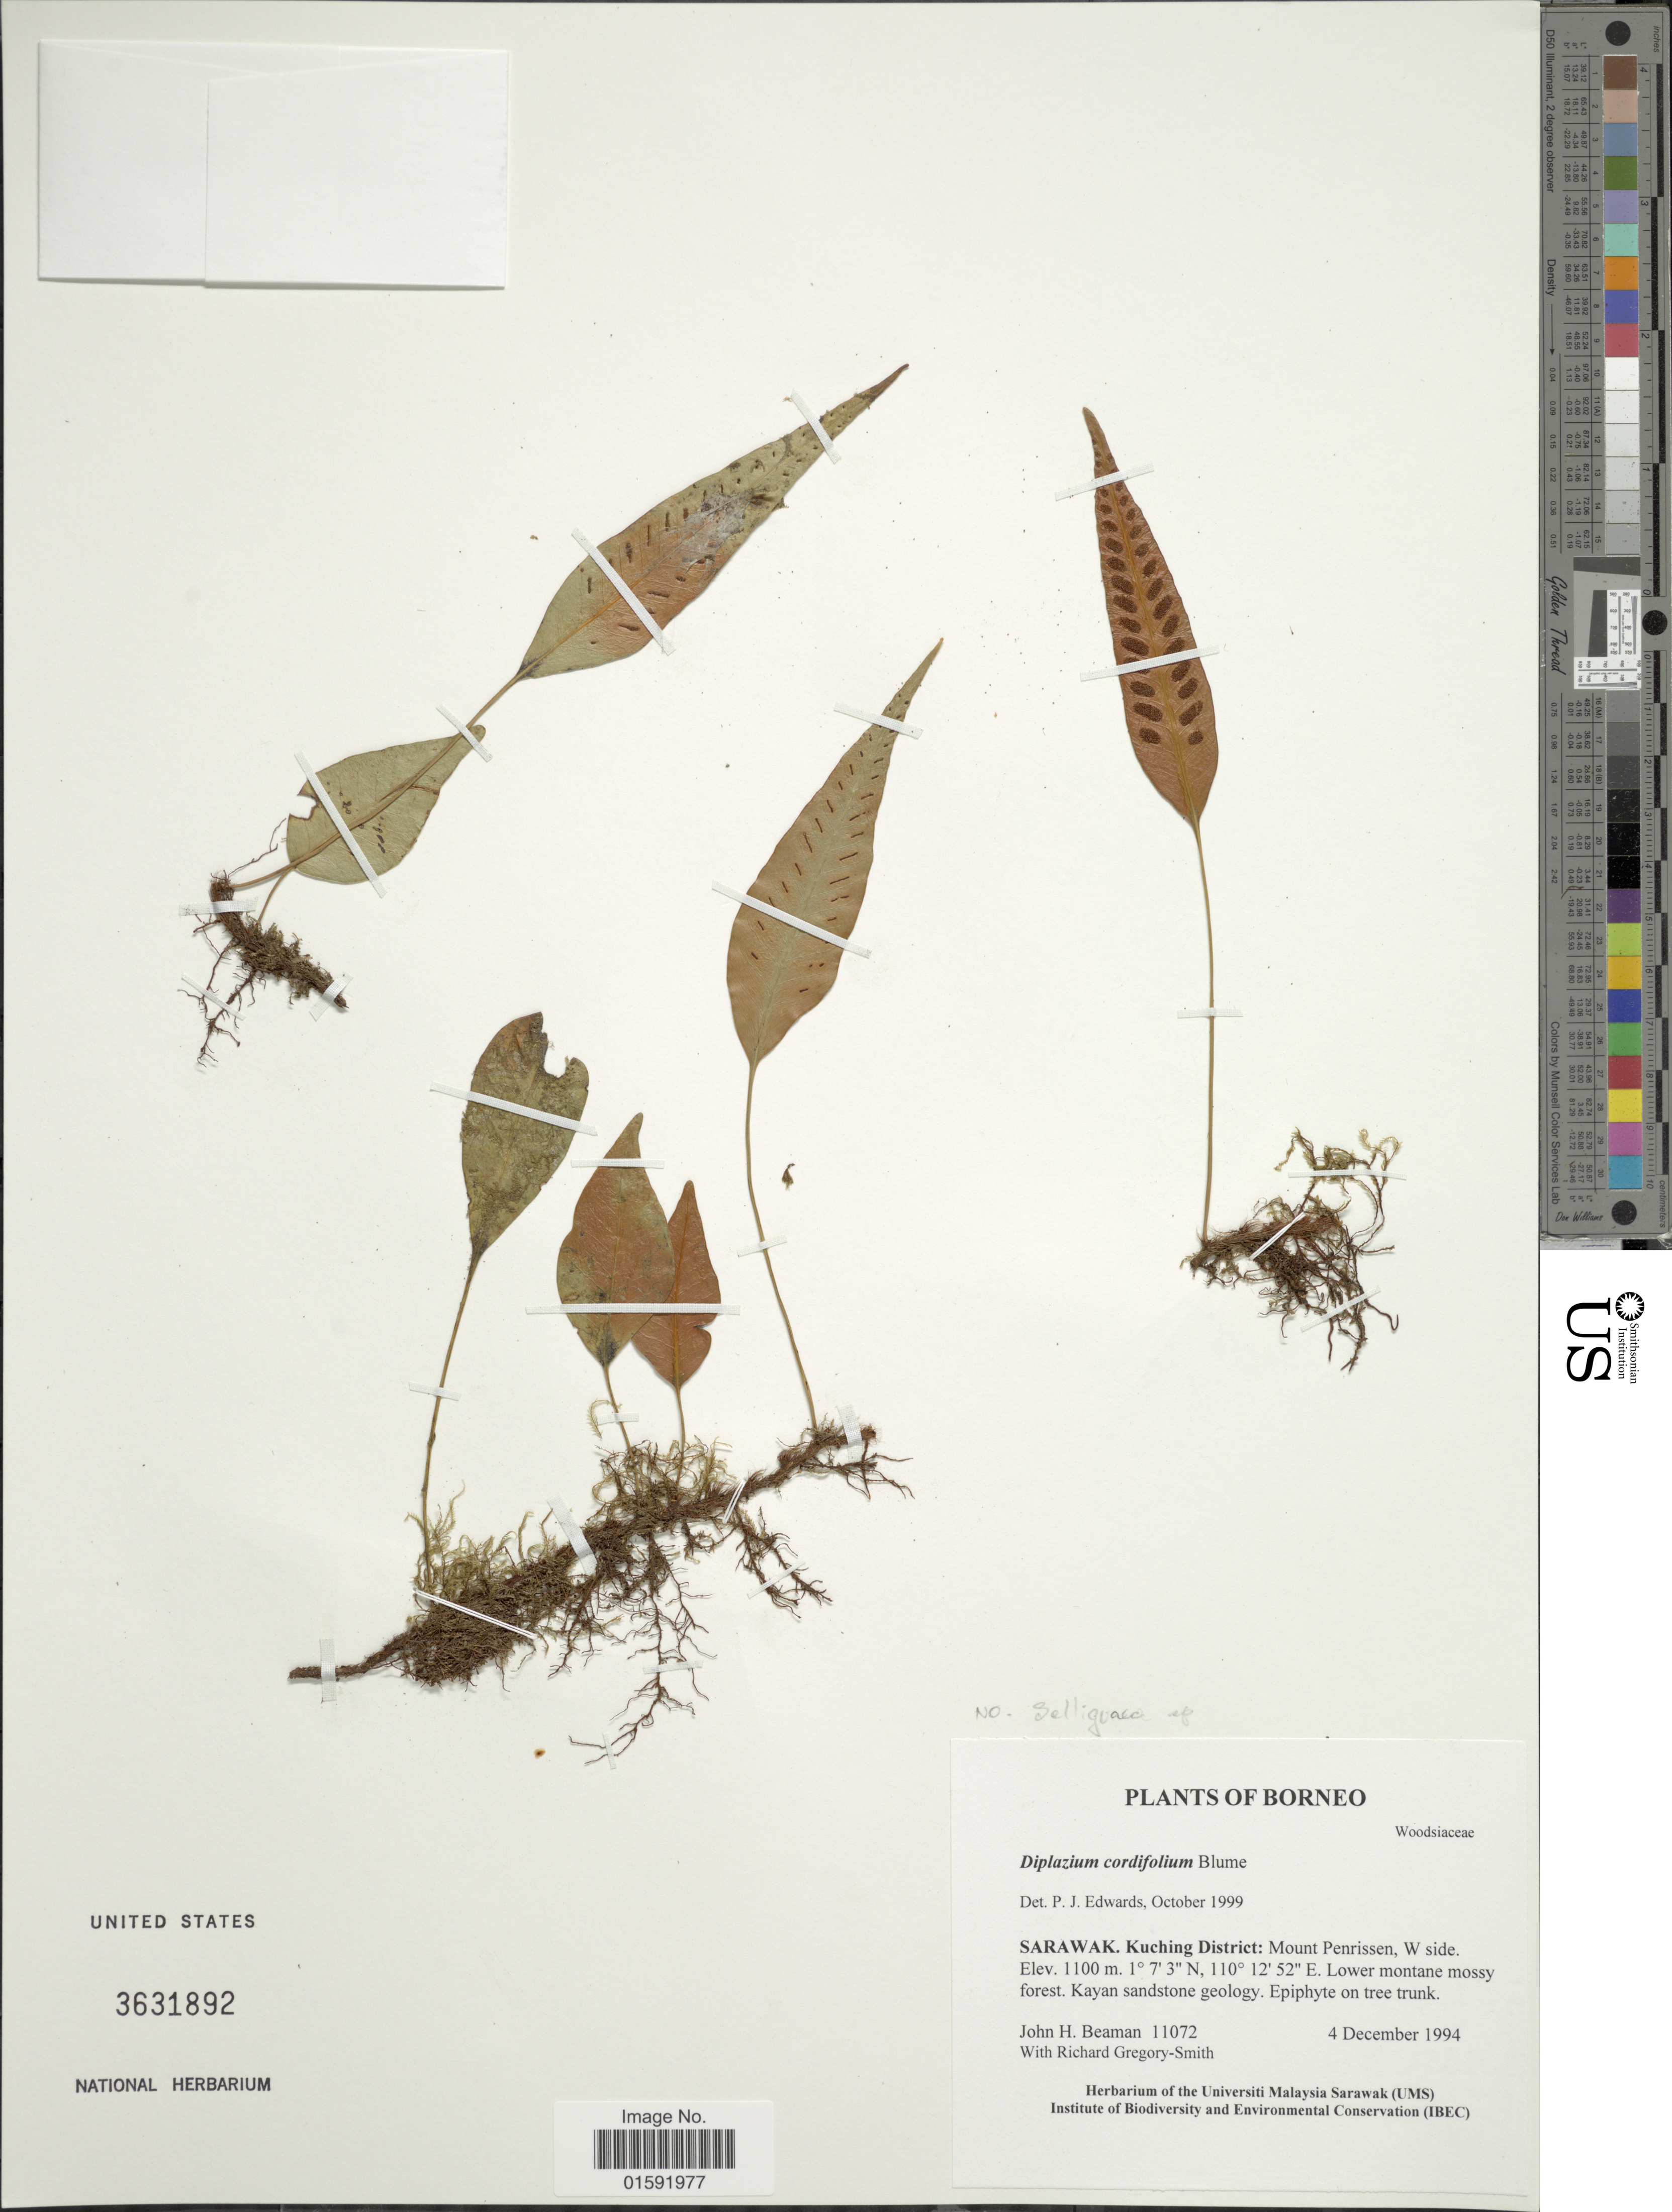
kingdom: Plantae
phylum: Tracheophyta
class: Polypodiopsida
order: Polypodiales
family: Polypodiaceae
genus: Selliguea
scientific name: Selliguea sp.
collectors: J. H. Beaman & R. Gregory-Smith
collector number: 11072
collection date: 1994-12-04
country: Malaysia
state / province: Sarawak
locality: Kuching District: Mount Penrissen, W side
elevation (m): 1100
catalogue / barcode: US 3631892